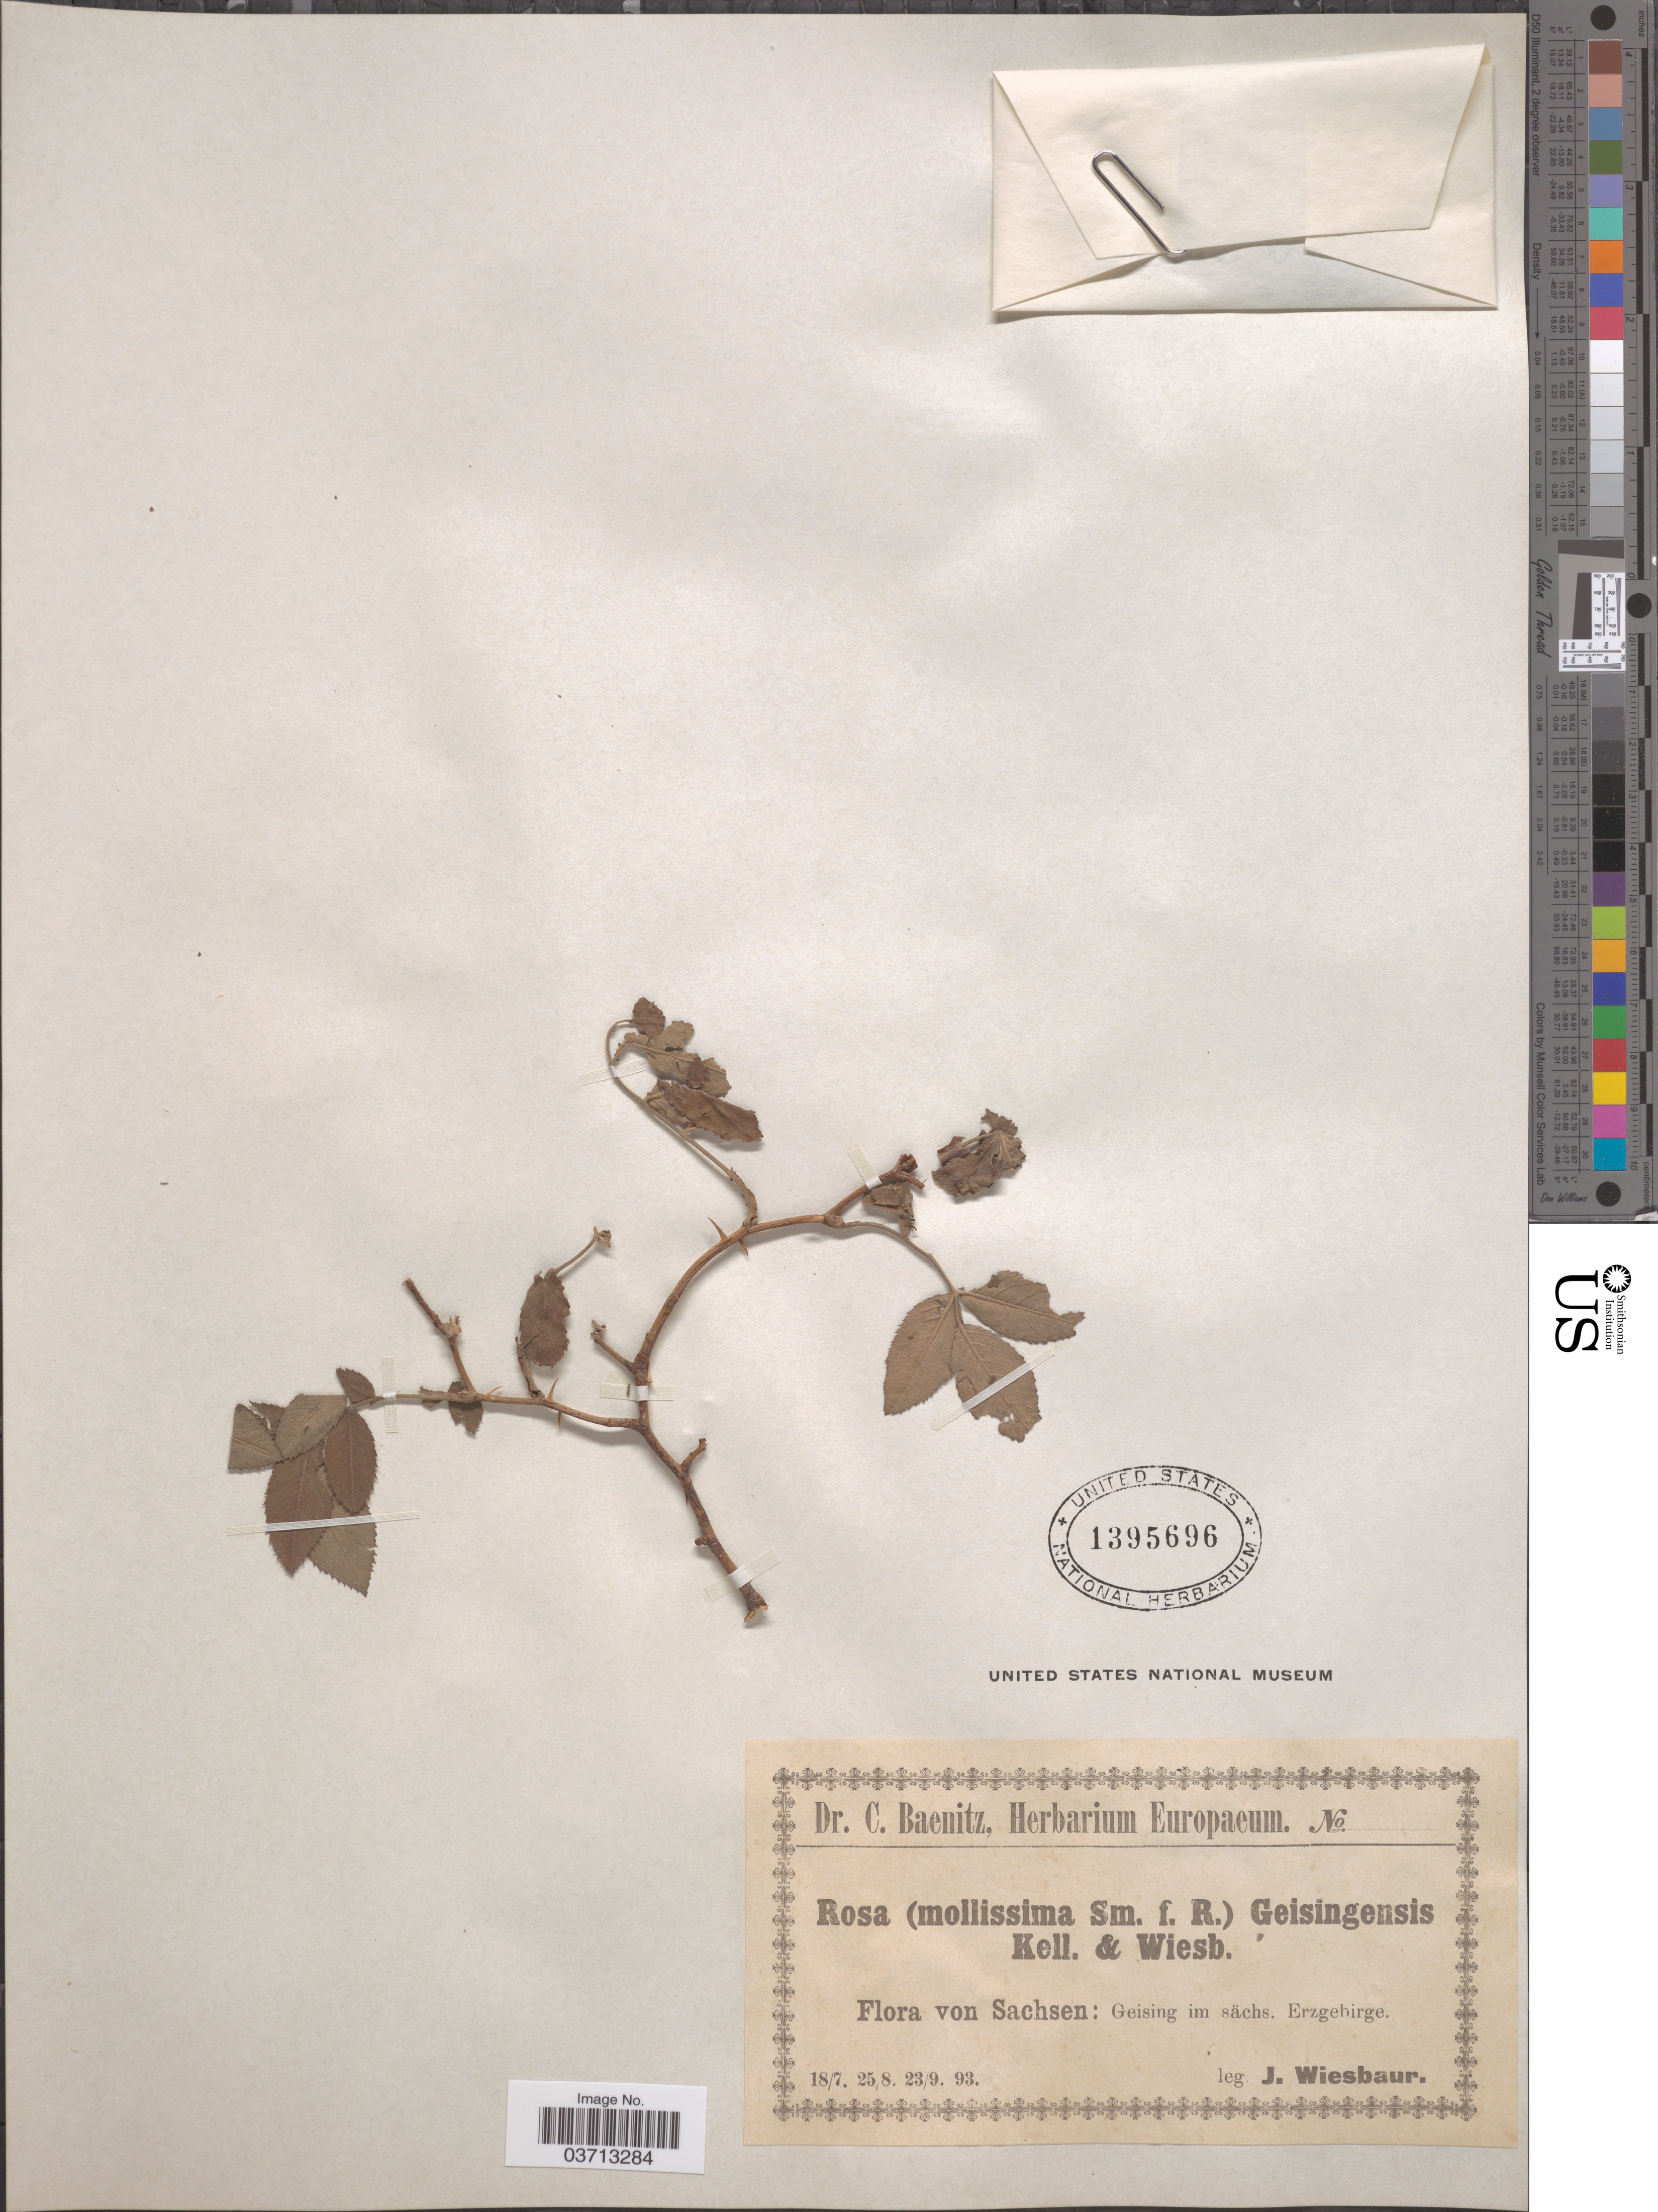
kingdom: Plantae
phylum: Tracheophyta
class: Magnoliopsida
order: Rosales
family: Rosaceae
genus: Rosa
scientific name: Rosa geisingensis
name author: Wiesb.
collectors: J. Wiesbaur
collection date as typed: Transcribed d/m/y: 18/7/93 to 23/9/93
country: Germany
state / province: Sachsen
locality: Geising om sächs. Erzgebirge.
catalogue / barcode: US 1395696